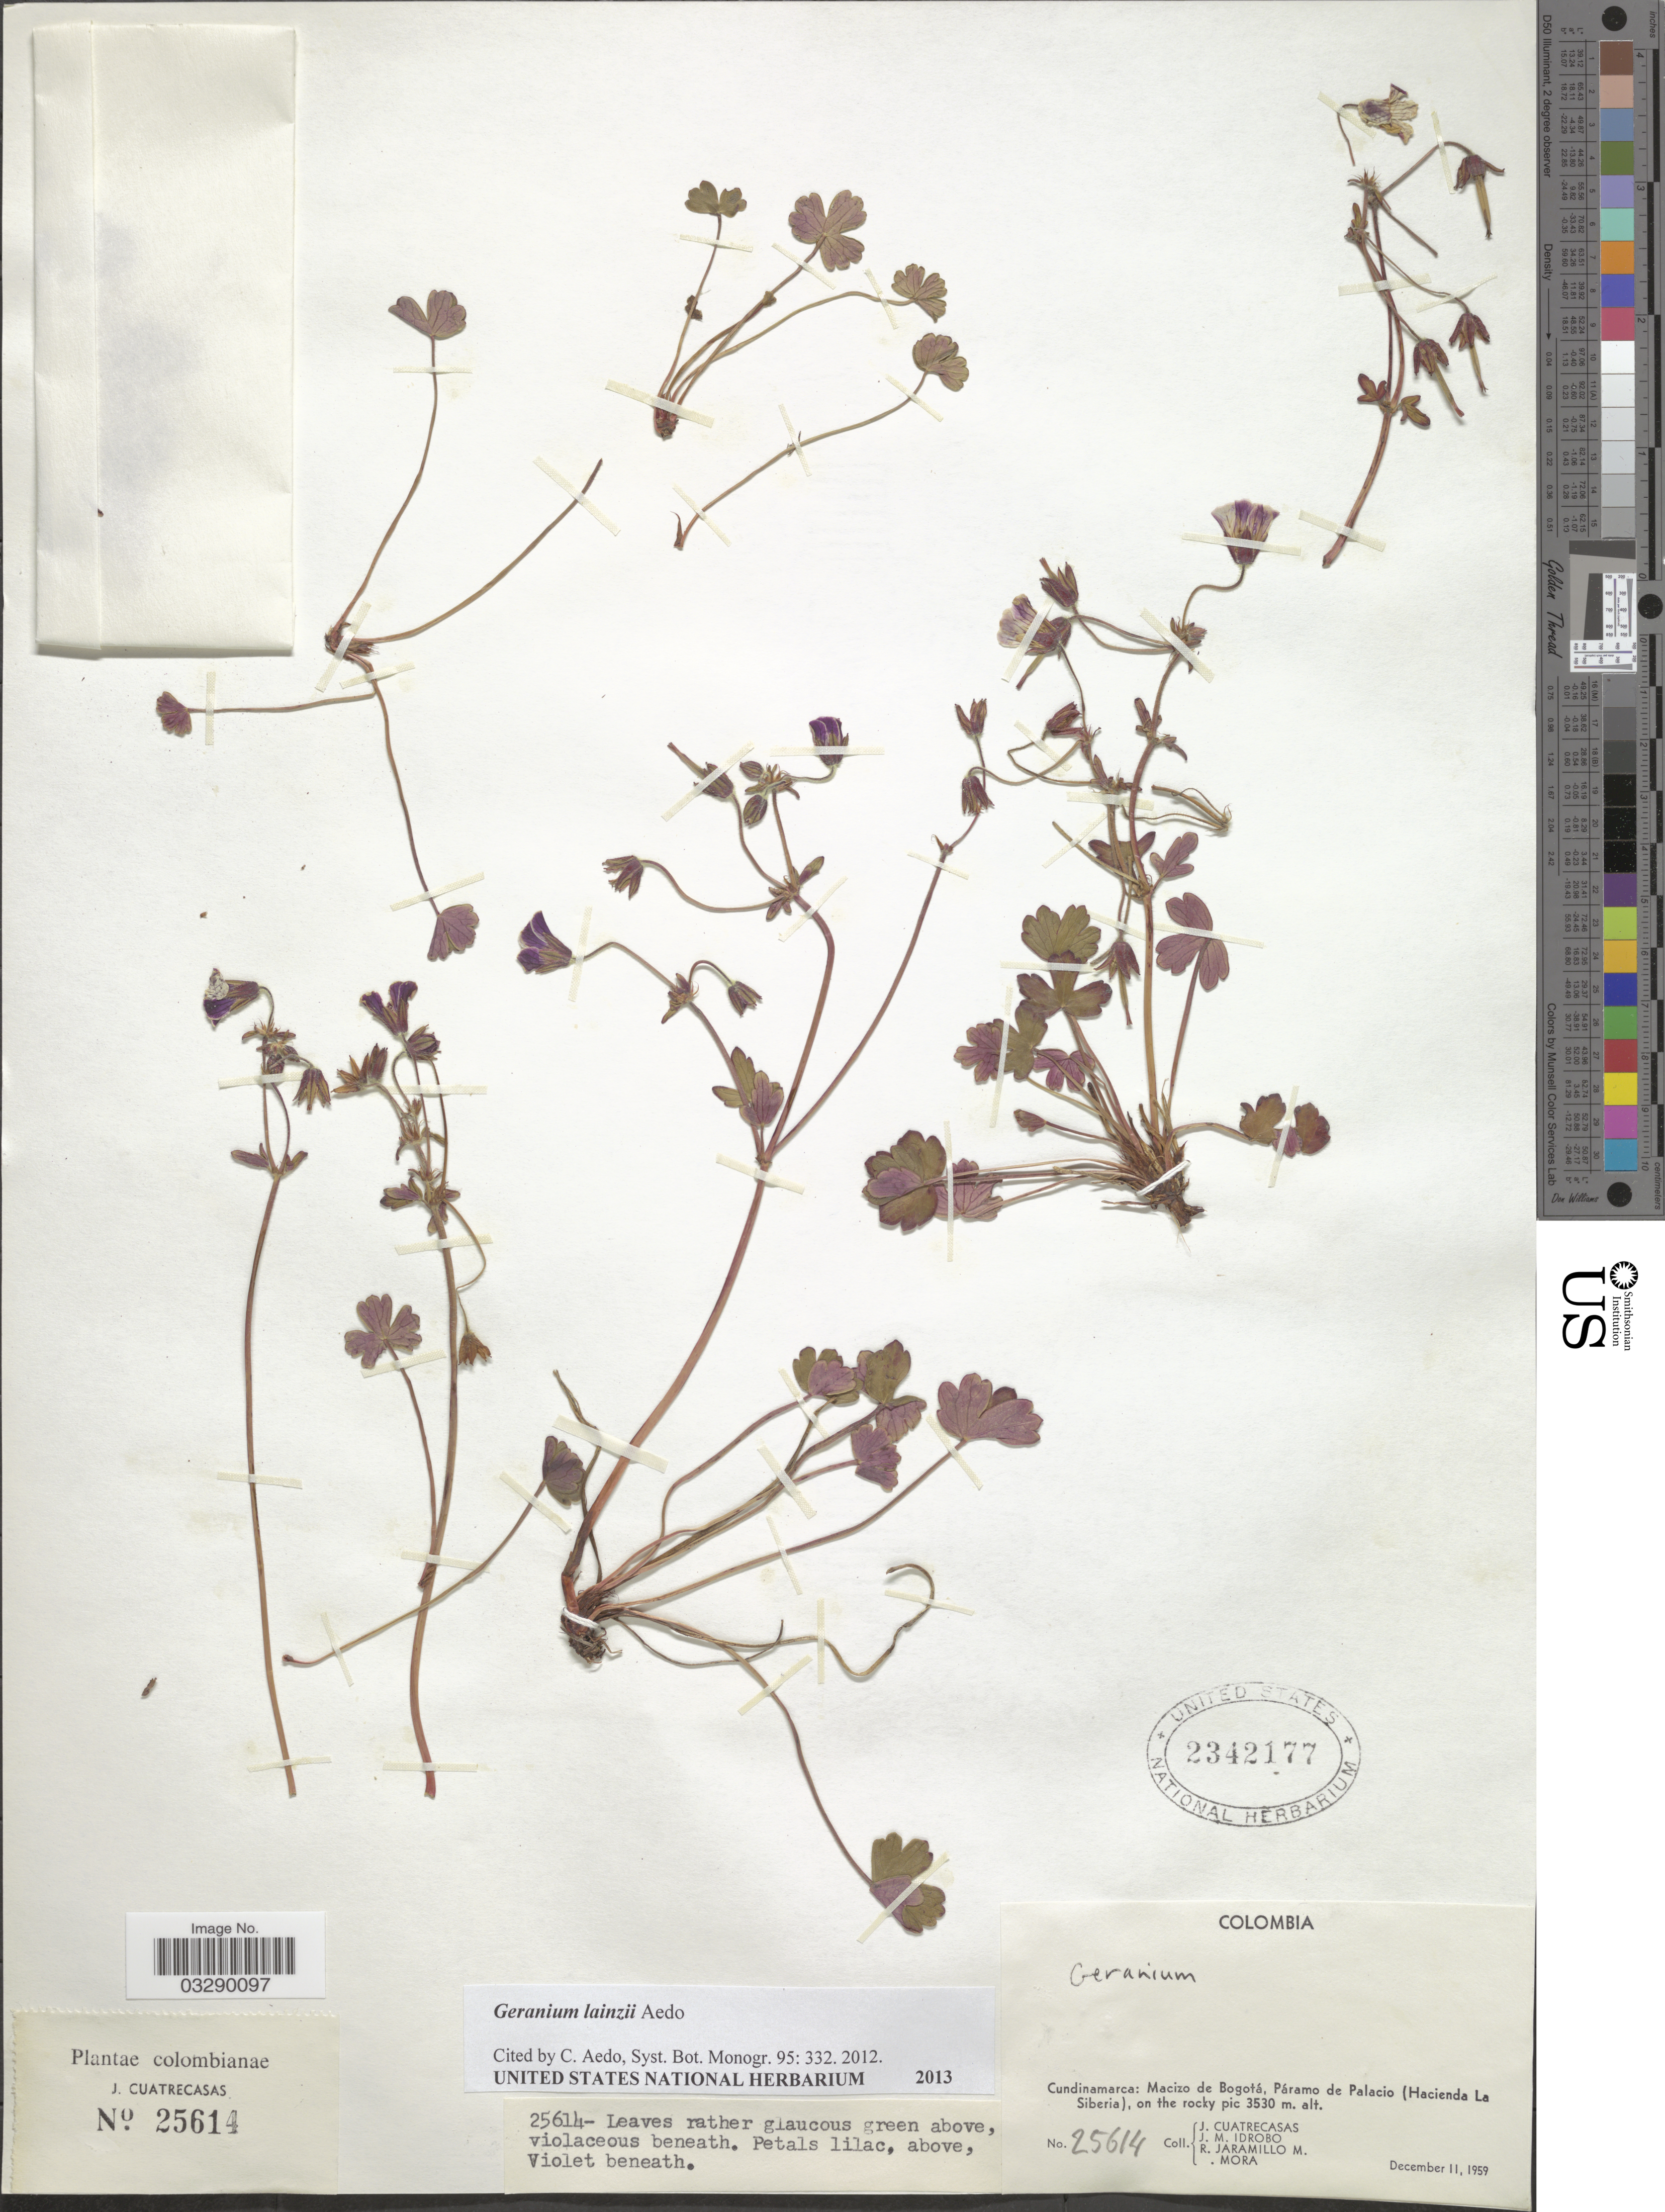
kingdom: Plantae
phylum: Tracheophyta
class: Magnoliopsida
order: Geraniales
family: Geraniaceae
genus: Geranium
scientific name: Geranium lainzii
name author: Aedo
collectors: J. Cuatrecasas, J. M. Idrobo, R. Jaramillo M. & Mora, --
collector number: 25614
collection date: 1959-12-11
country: Colombia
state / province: Cundinamarca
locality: Macizo de Bogotá, Páramo de Palacio (Hacienda La Siberia), on the rocky pic.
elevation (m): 3530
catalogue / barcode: US 2342177